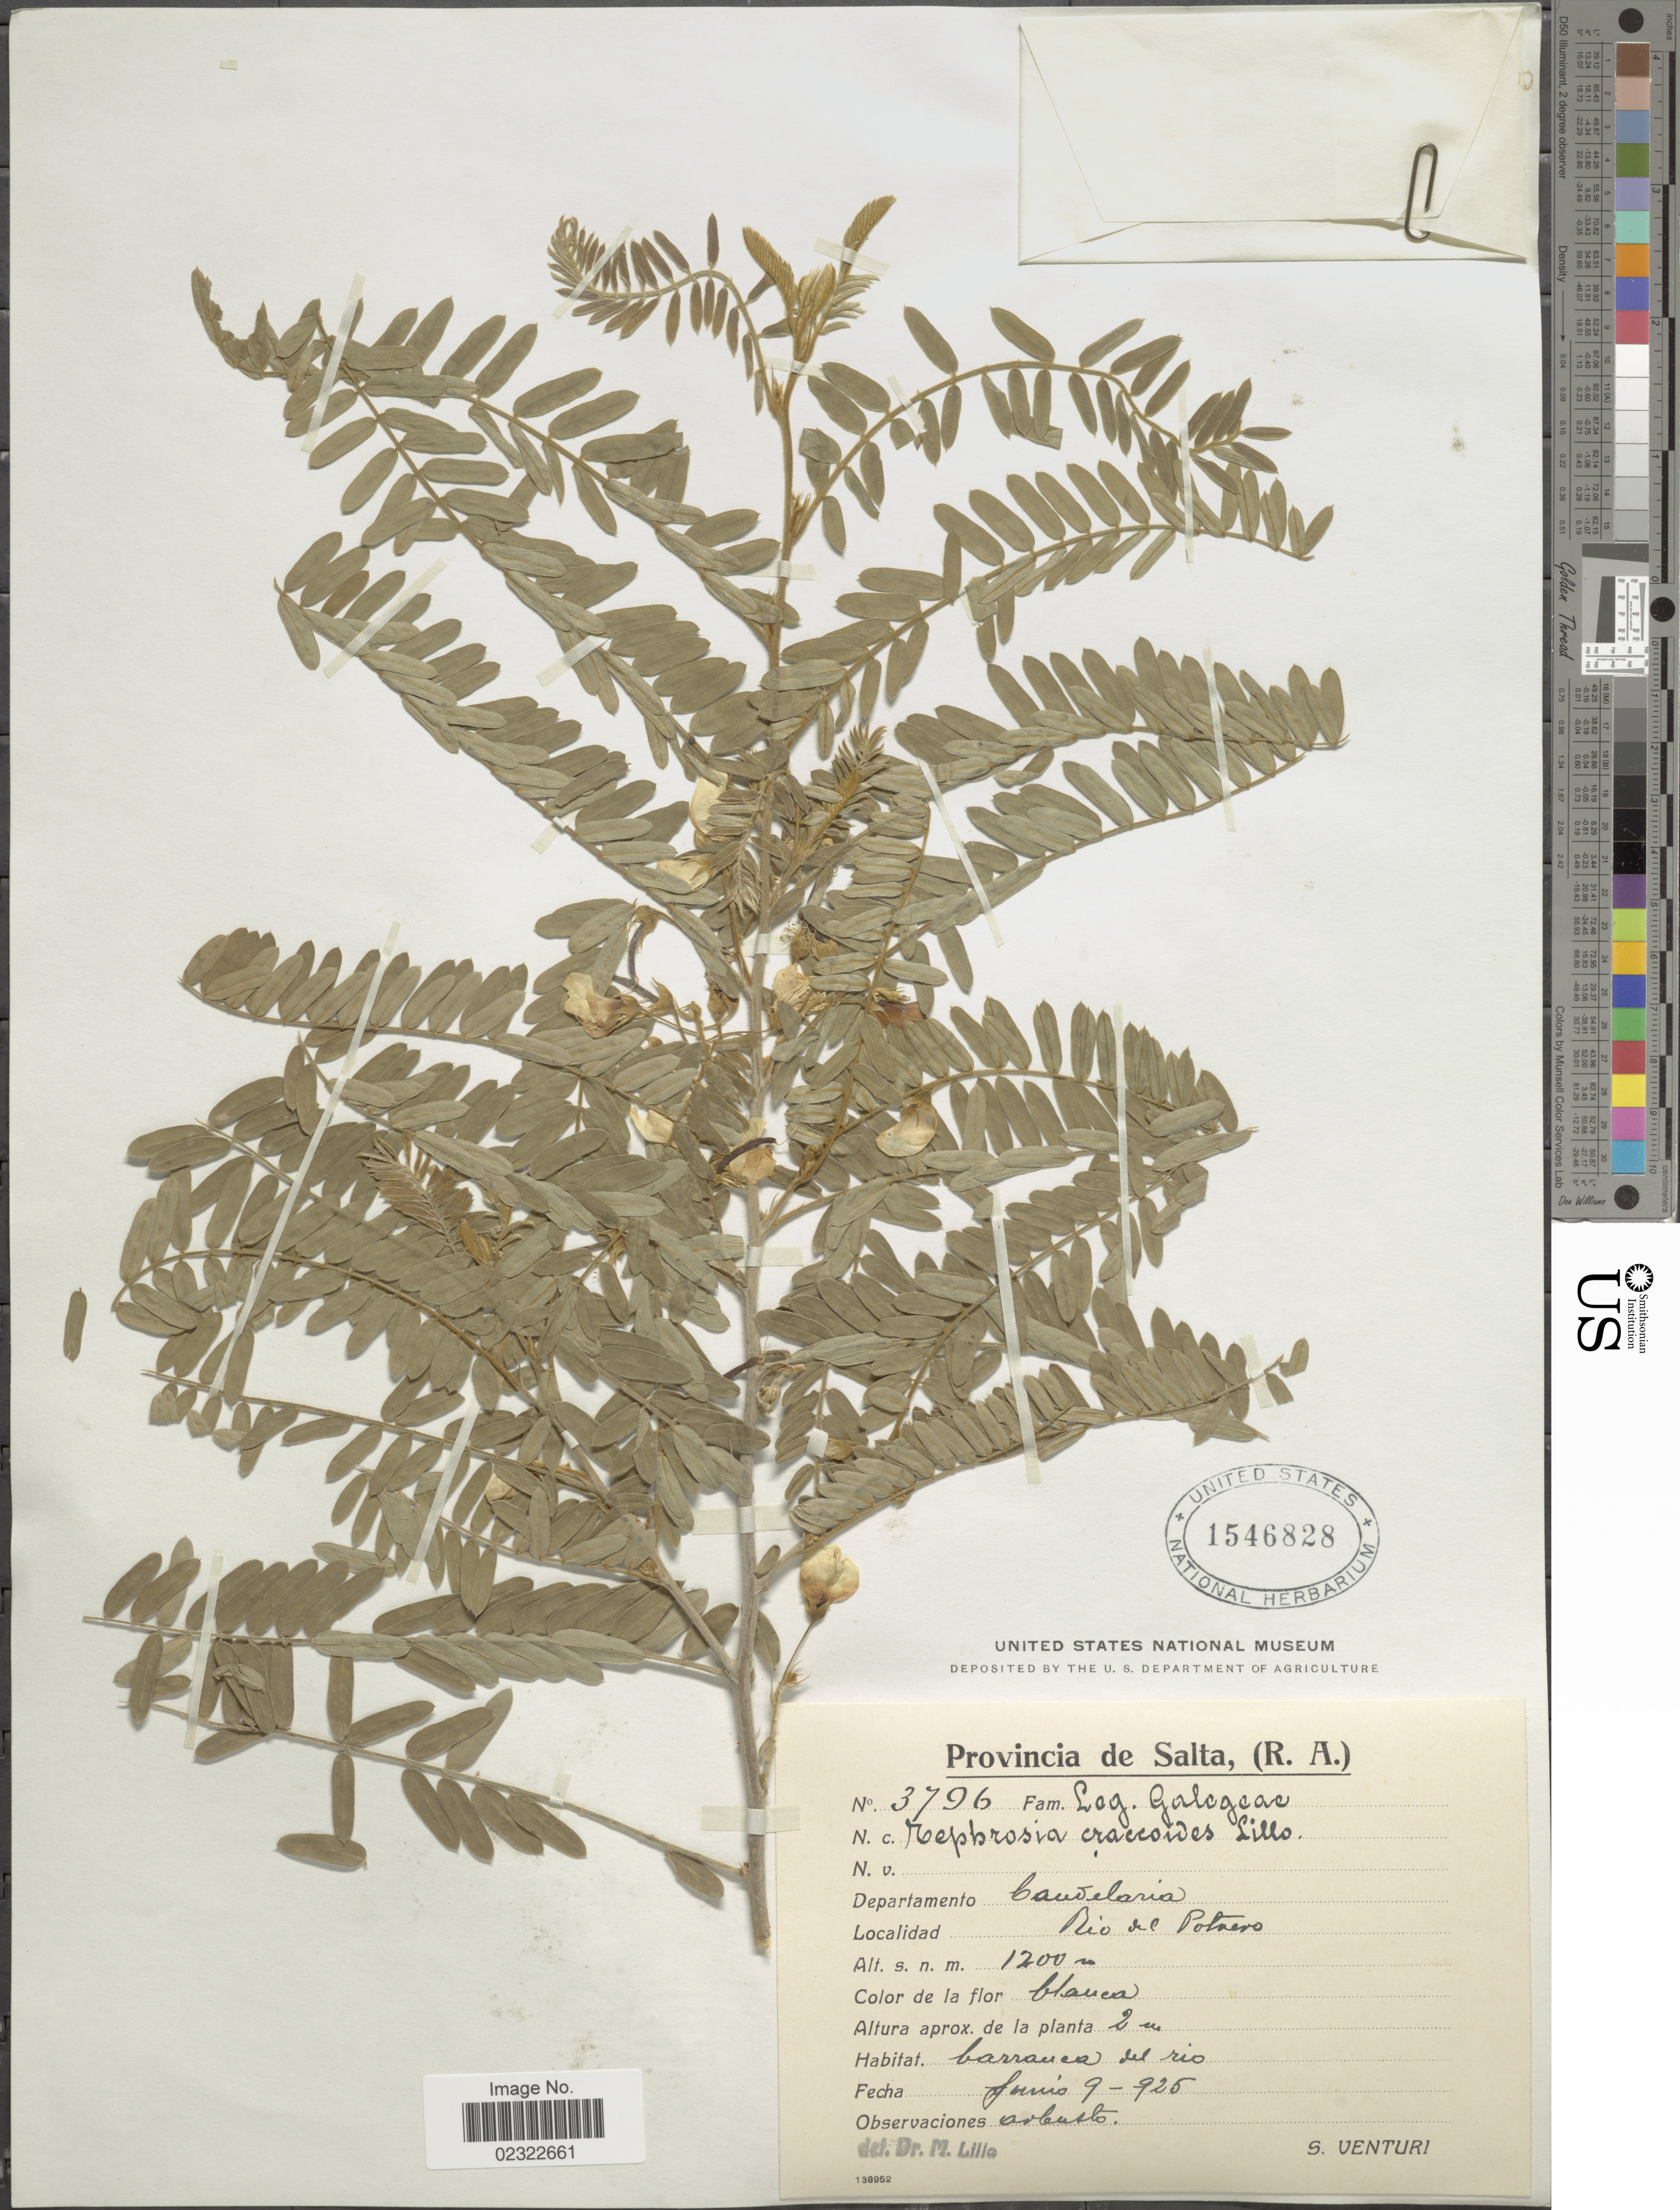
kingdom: Plantae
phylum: Tracheophyta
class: Magnoliopsida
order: Fabales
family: Fabaceae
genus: Tephrosia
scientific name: Tephrosia craccoides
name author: Lillo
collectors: S. Venturi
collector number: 3796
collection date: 1925-06-09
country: Argentina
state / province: Salta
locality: Departamento Candelaria. Rio del Potrero.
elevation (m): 1200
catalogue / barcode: US 1546828